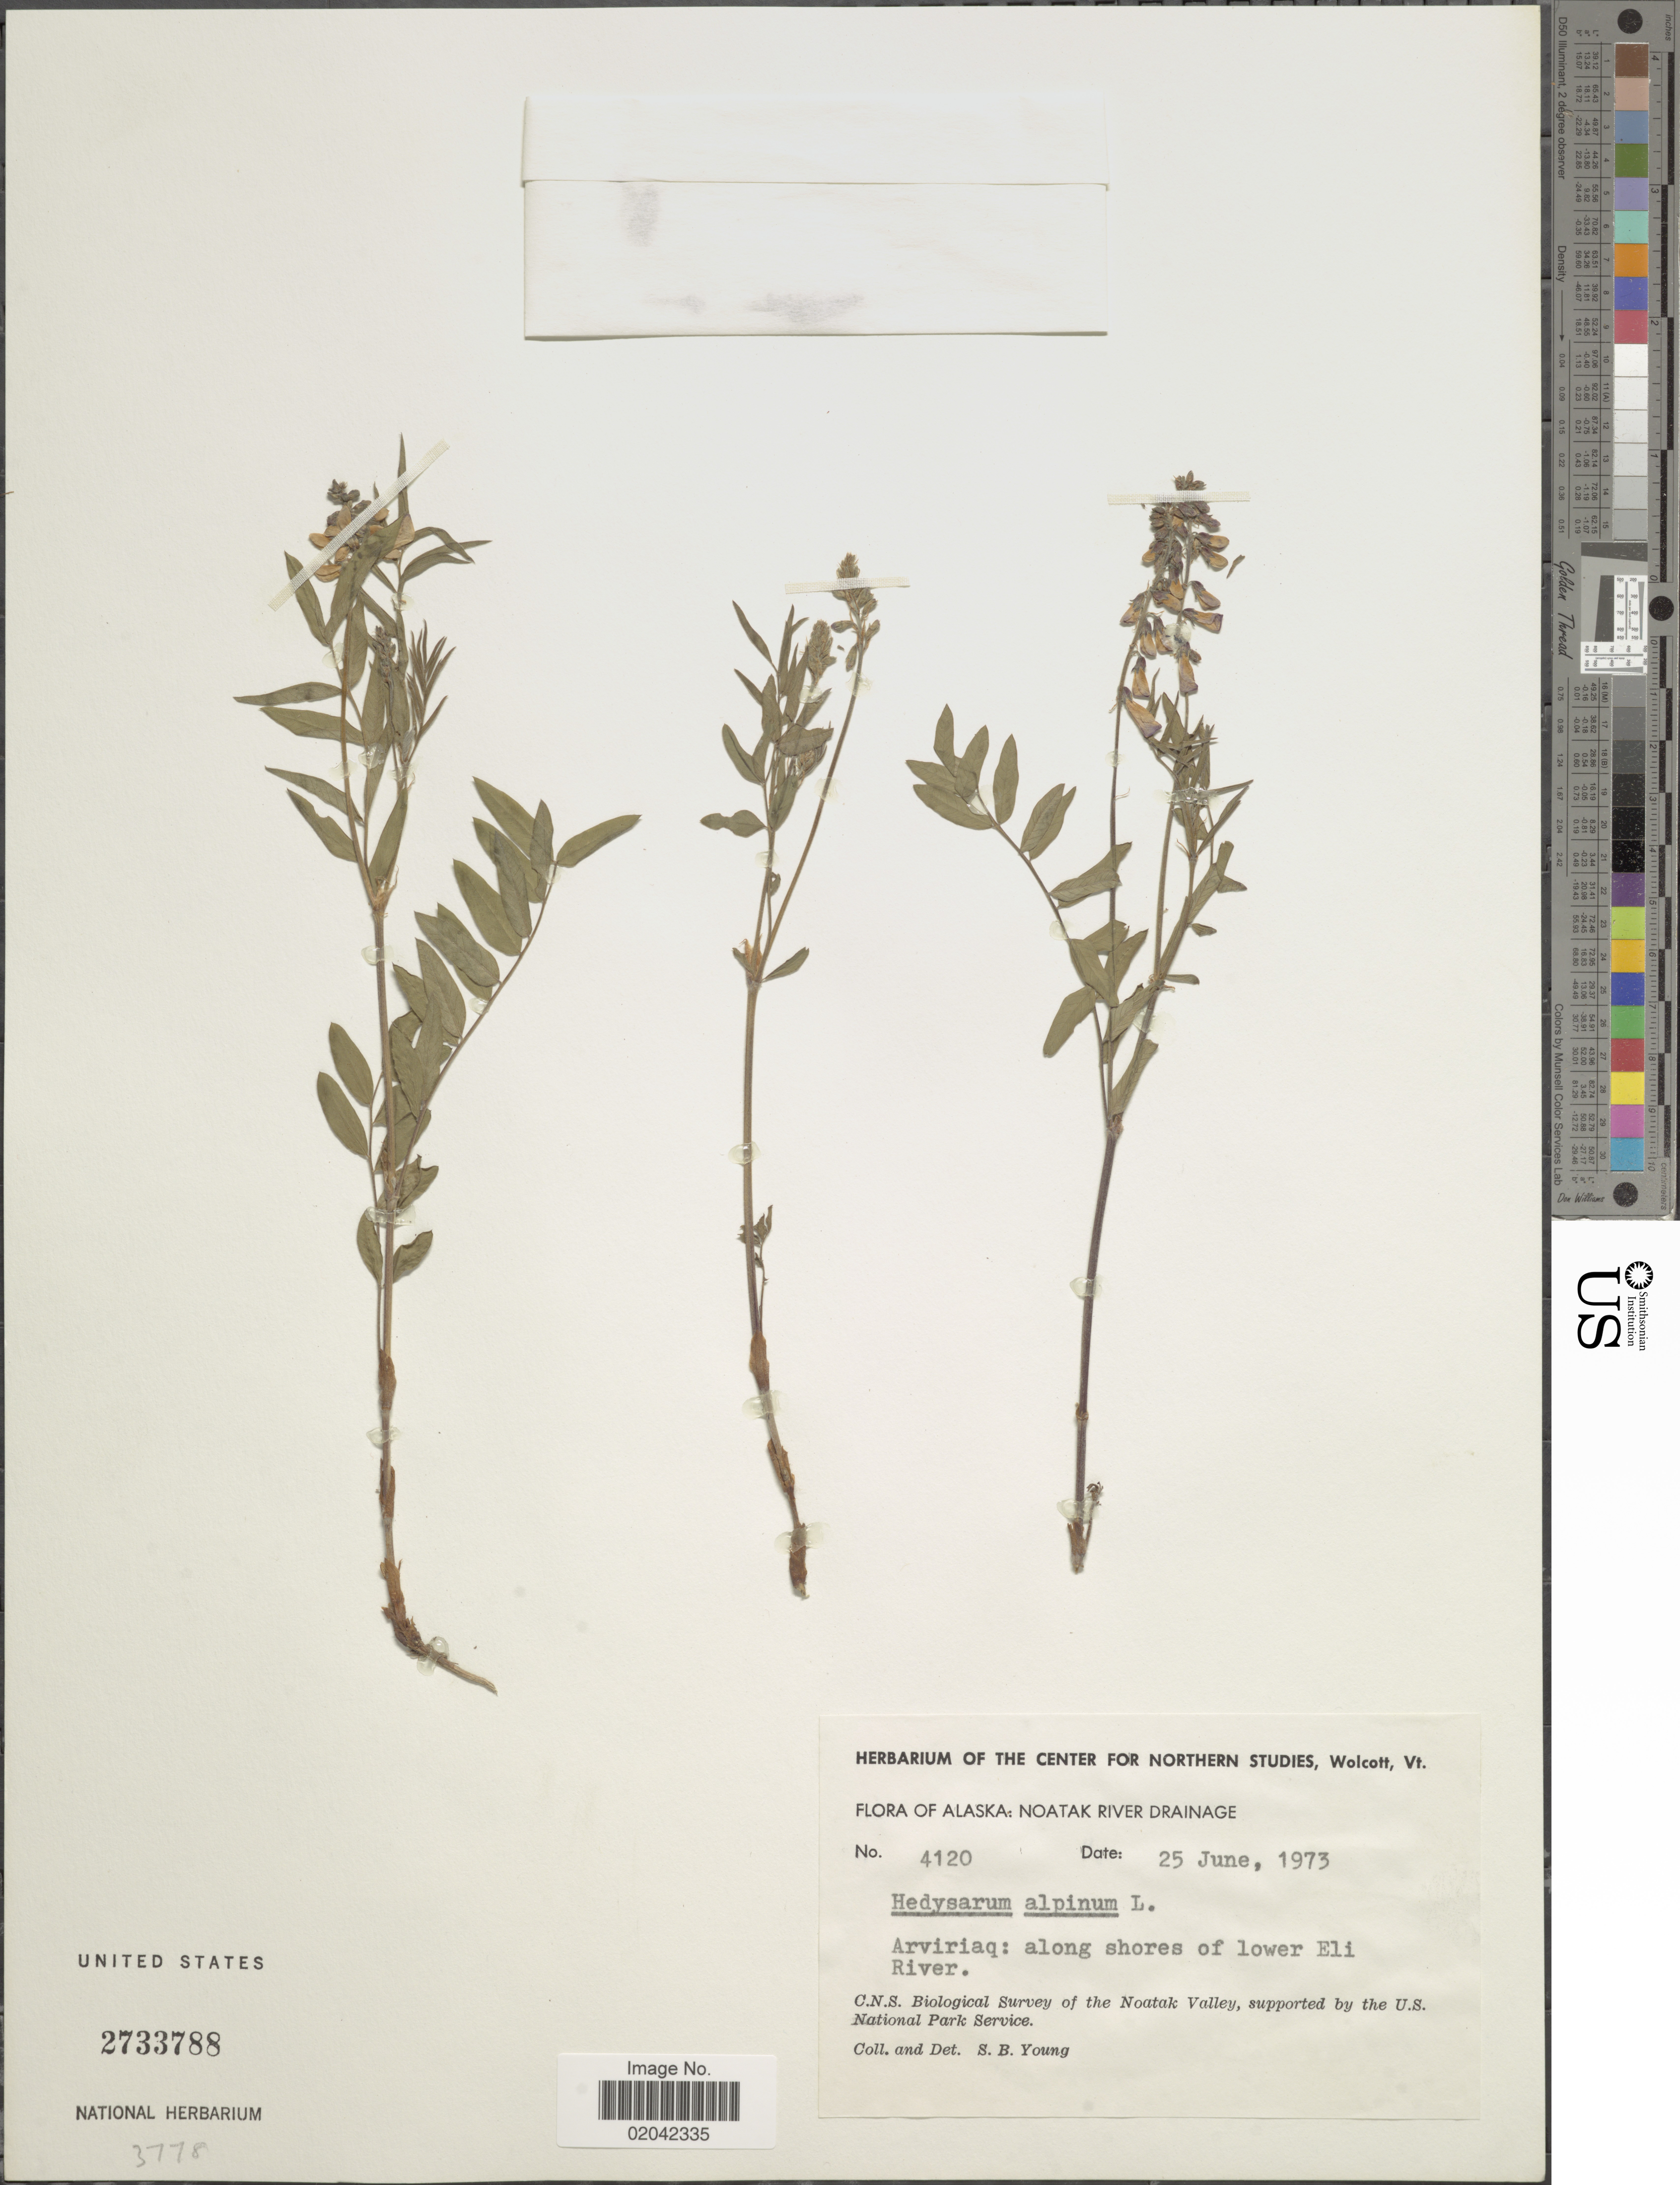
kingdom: Plantae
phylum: Tracheophyta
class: Magnoliopsida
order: Fabales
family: Fabaceae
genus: Hedysarum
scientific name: Hedysarum alpinum var. americanum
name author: Michx. ex Pursh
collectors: S. Young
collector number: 4120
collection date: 1973-06-25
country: United States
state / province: Alaska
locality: Noatak River Drainage, Arviriaq, along shores of lower Eli River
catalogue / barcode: US 2733788